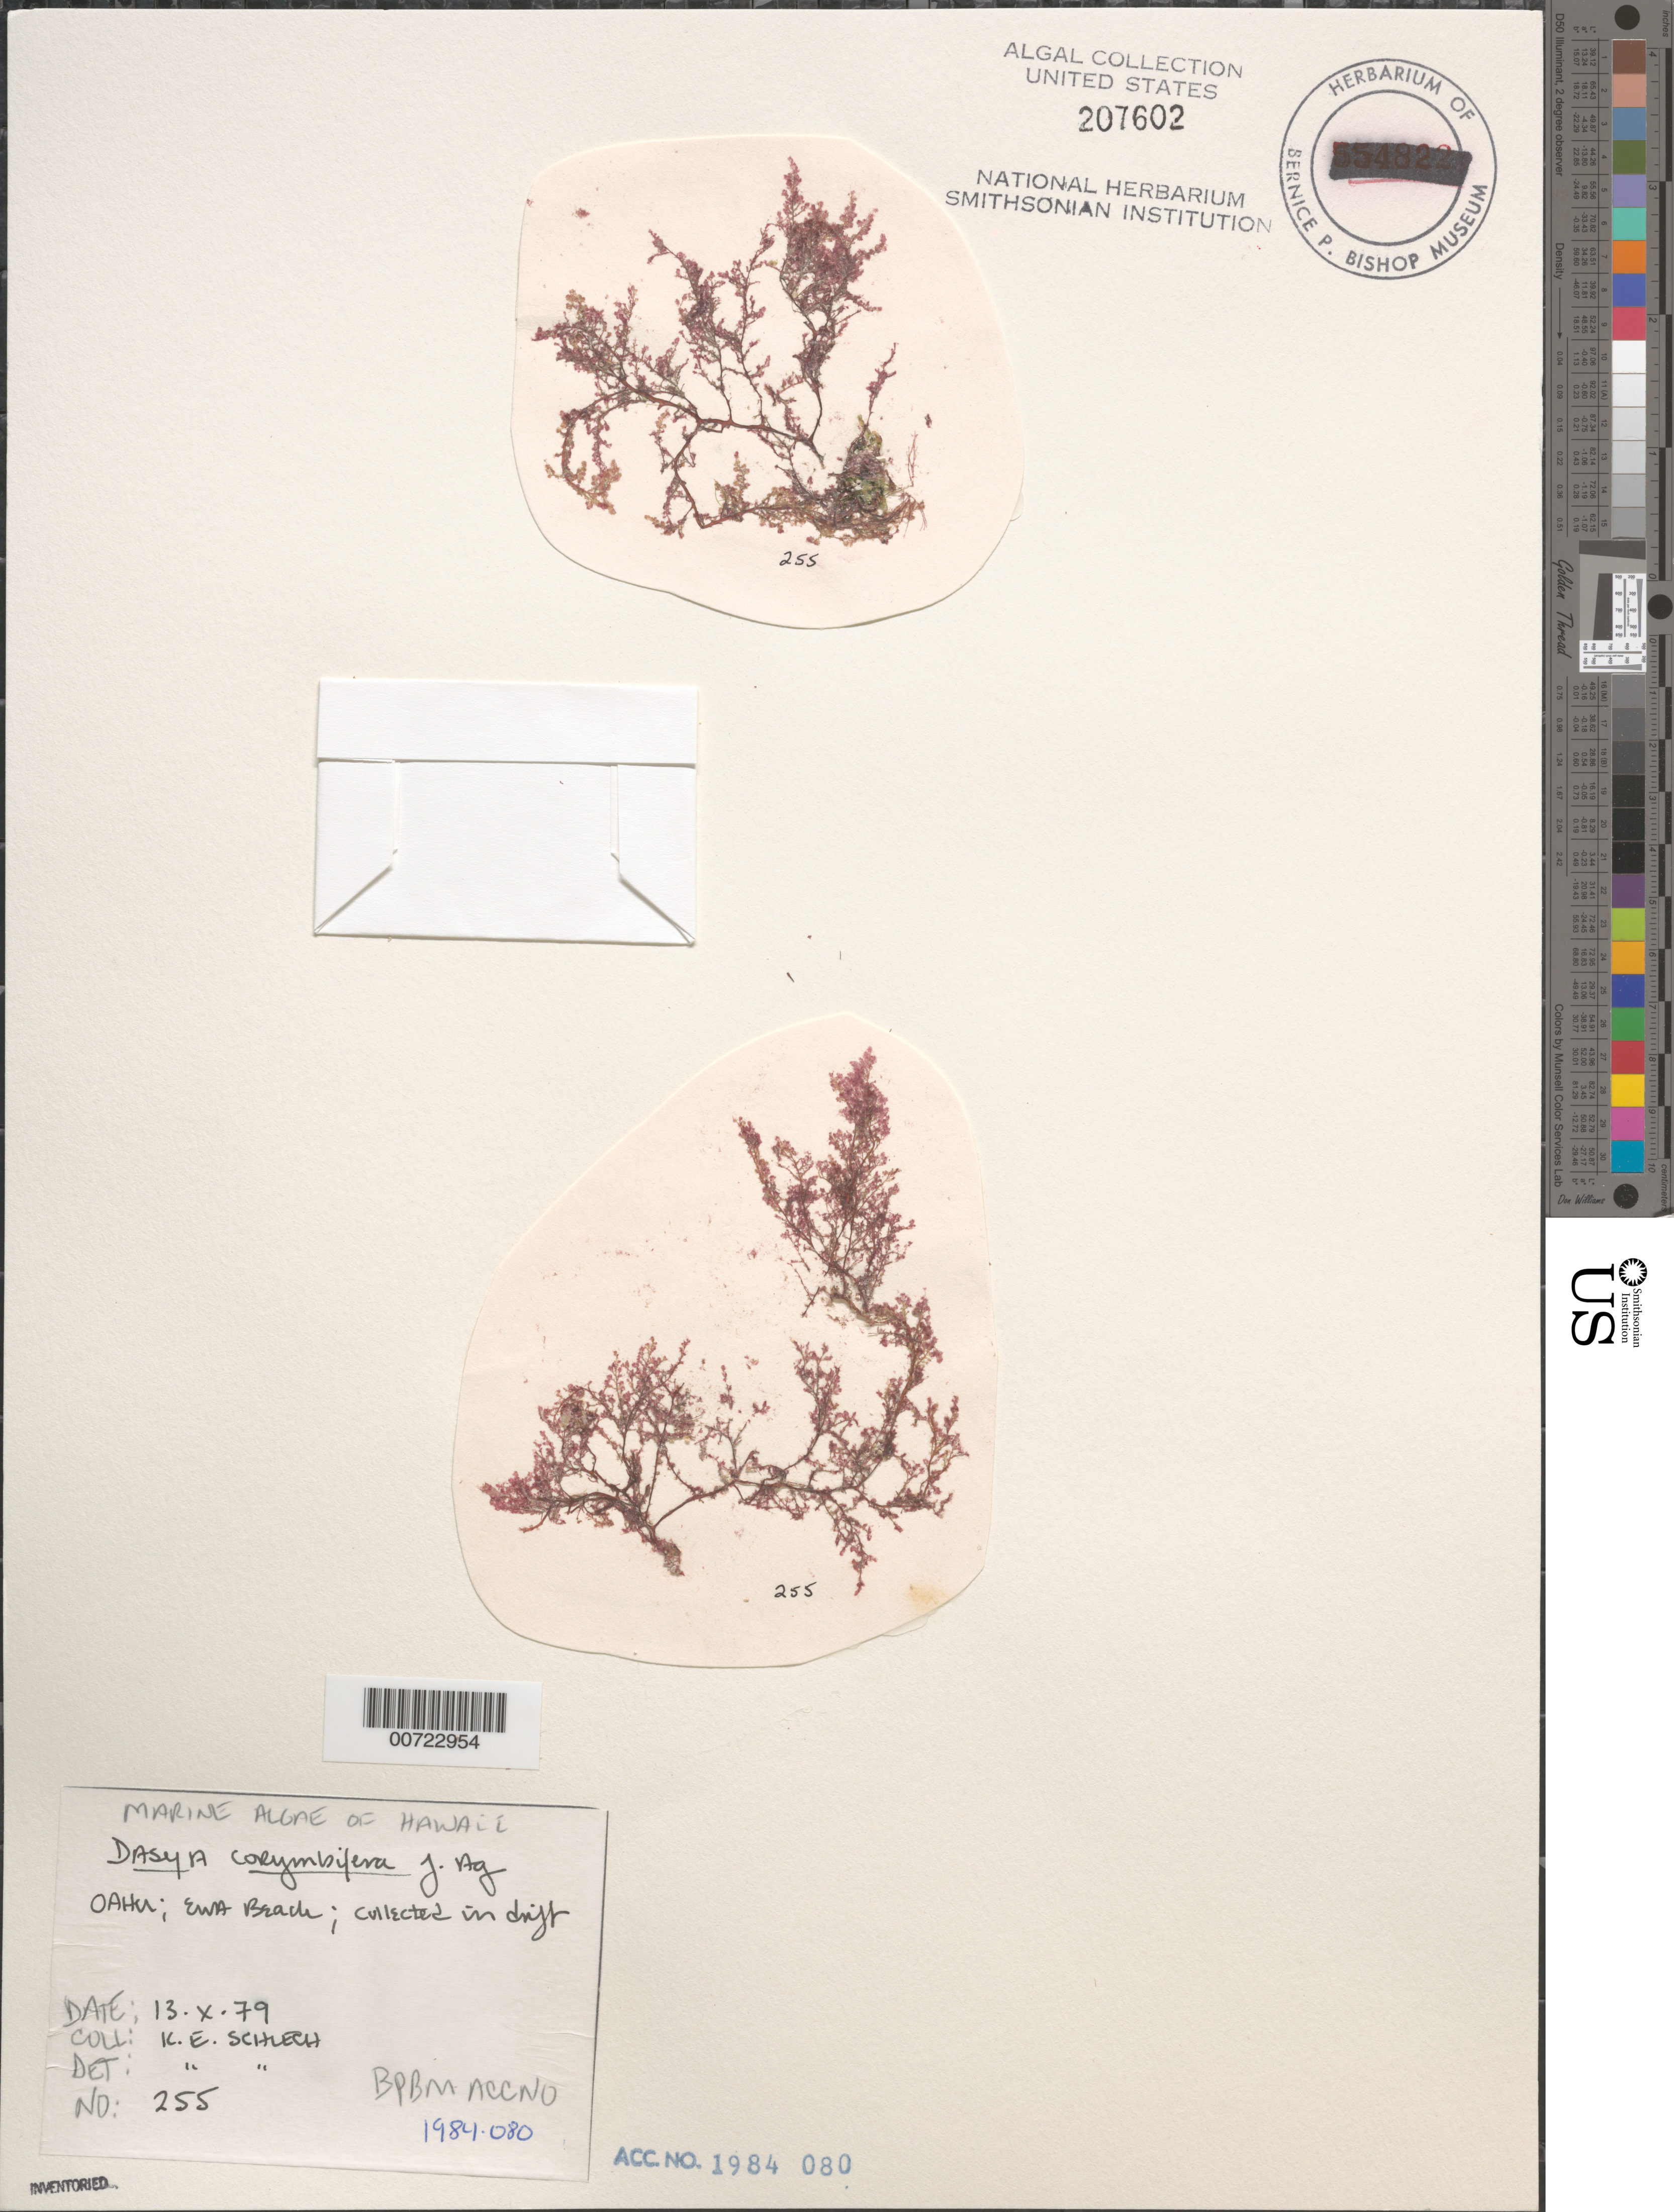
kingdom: Plantae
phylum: Rhodophyta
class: Florideophyceae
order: Ceramiales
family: Dasyaceae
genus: Dasya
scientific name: Dasya corymbifera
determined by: Schlech, K. E.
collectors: K. Schlech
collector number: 255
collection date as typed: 13 Oct 1979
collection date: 1979-10-13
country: United States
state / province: Hawaii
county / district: Honolulu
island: Oahu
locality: Ewa Beach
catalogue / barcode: US 207602